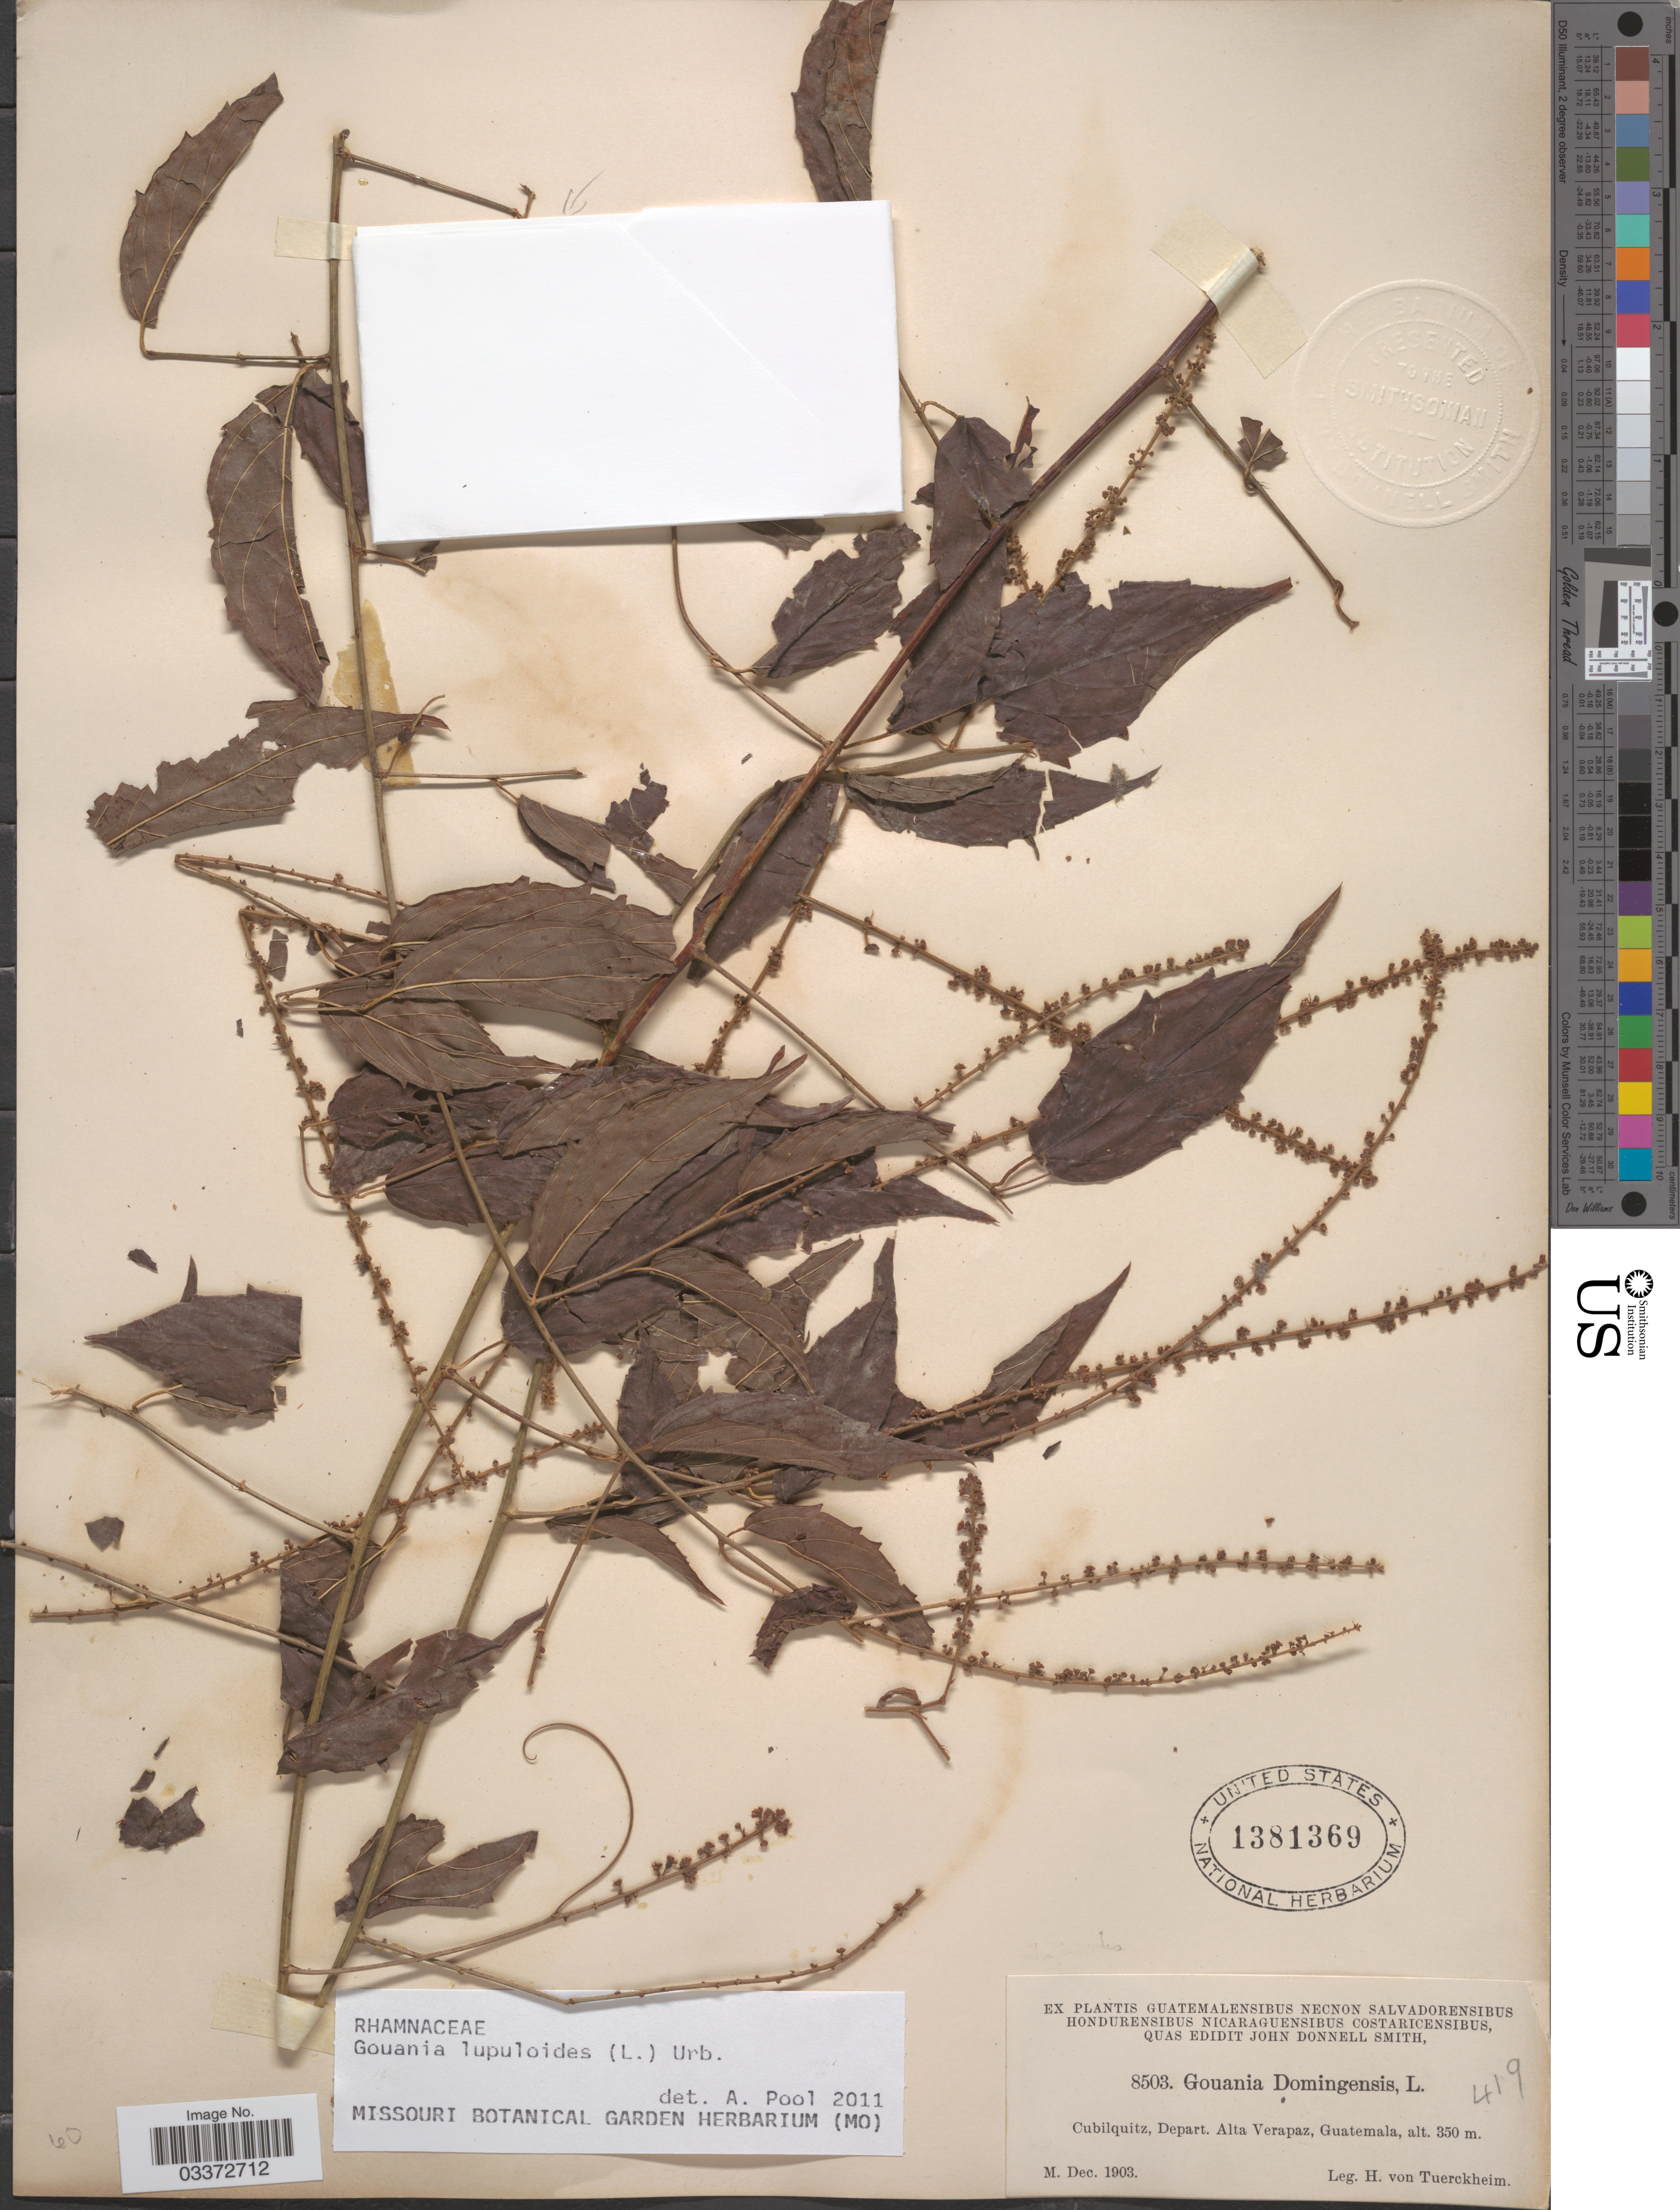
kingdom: Plantae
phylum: Tracheophyta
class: Magnoliopsida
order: Rosales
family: Rhamnaceae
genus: Gouania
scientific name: Gouania lupuloides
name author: (L.) Urb.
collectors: H. von Tuerckheim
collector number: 8503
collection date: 1903-12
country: Guatemala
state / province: Alta Verapaz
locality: Cubilquitz, Depart. Alta Verapaz.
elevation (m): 350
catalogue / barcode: US 1381369